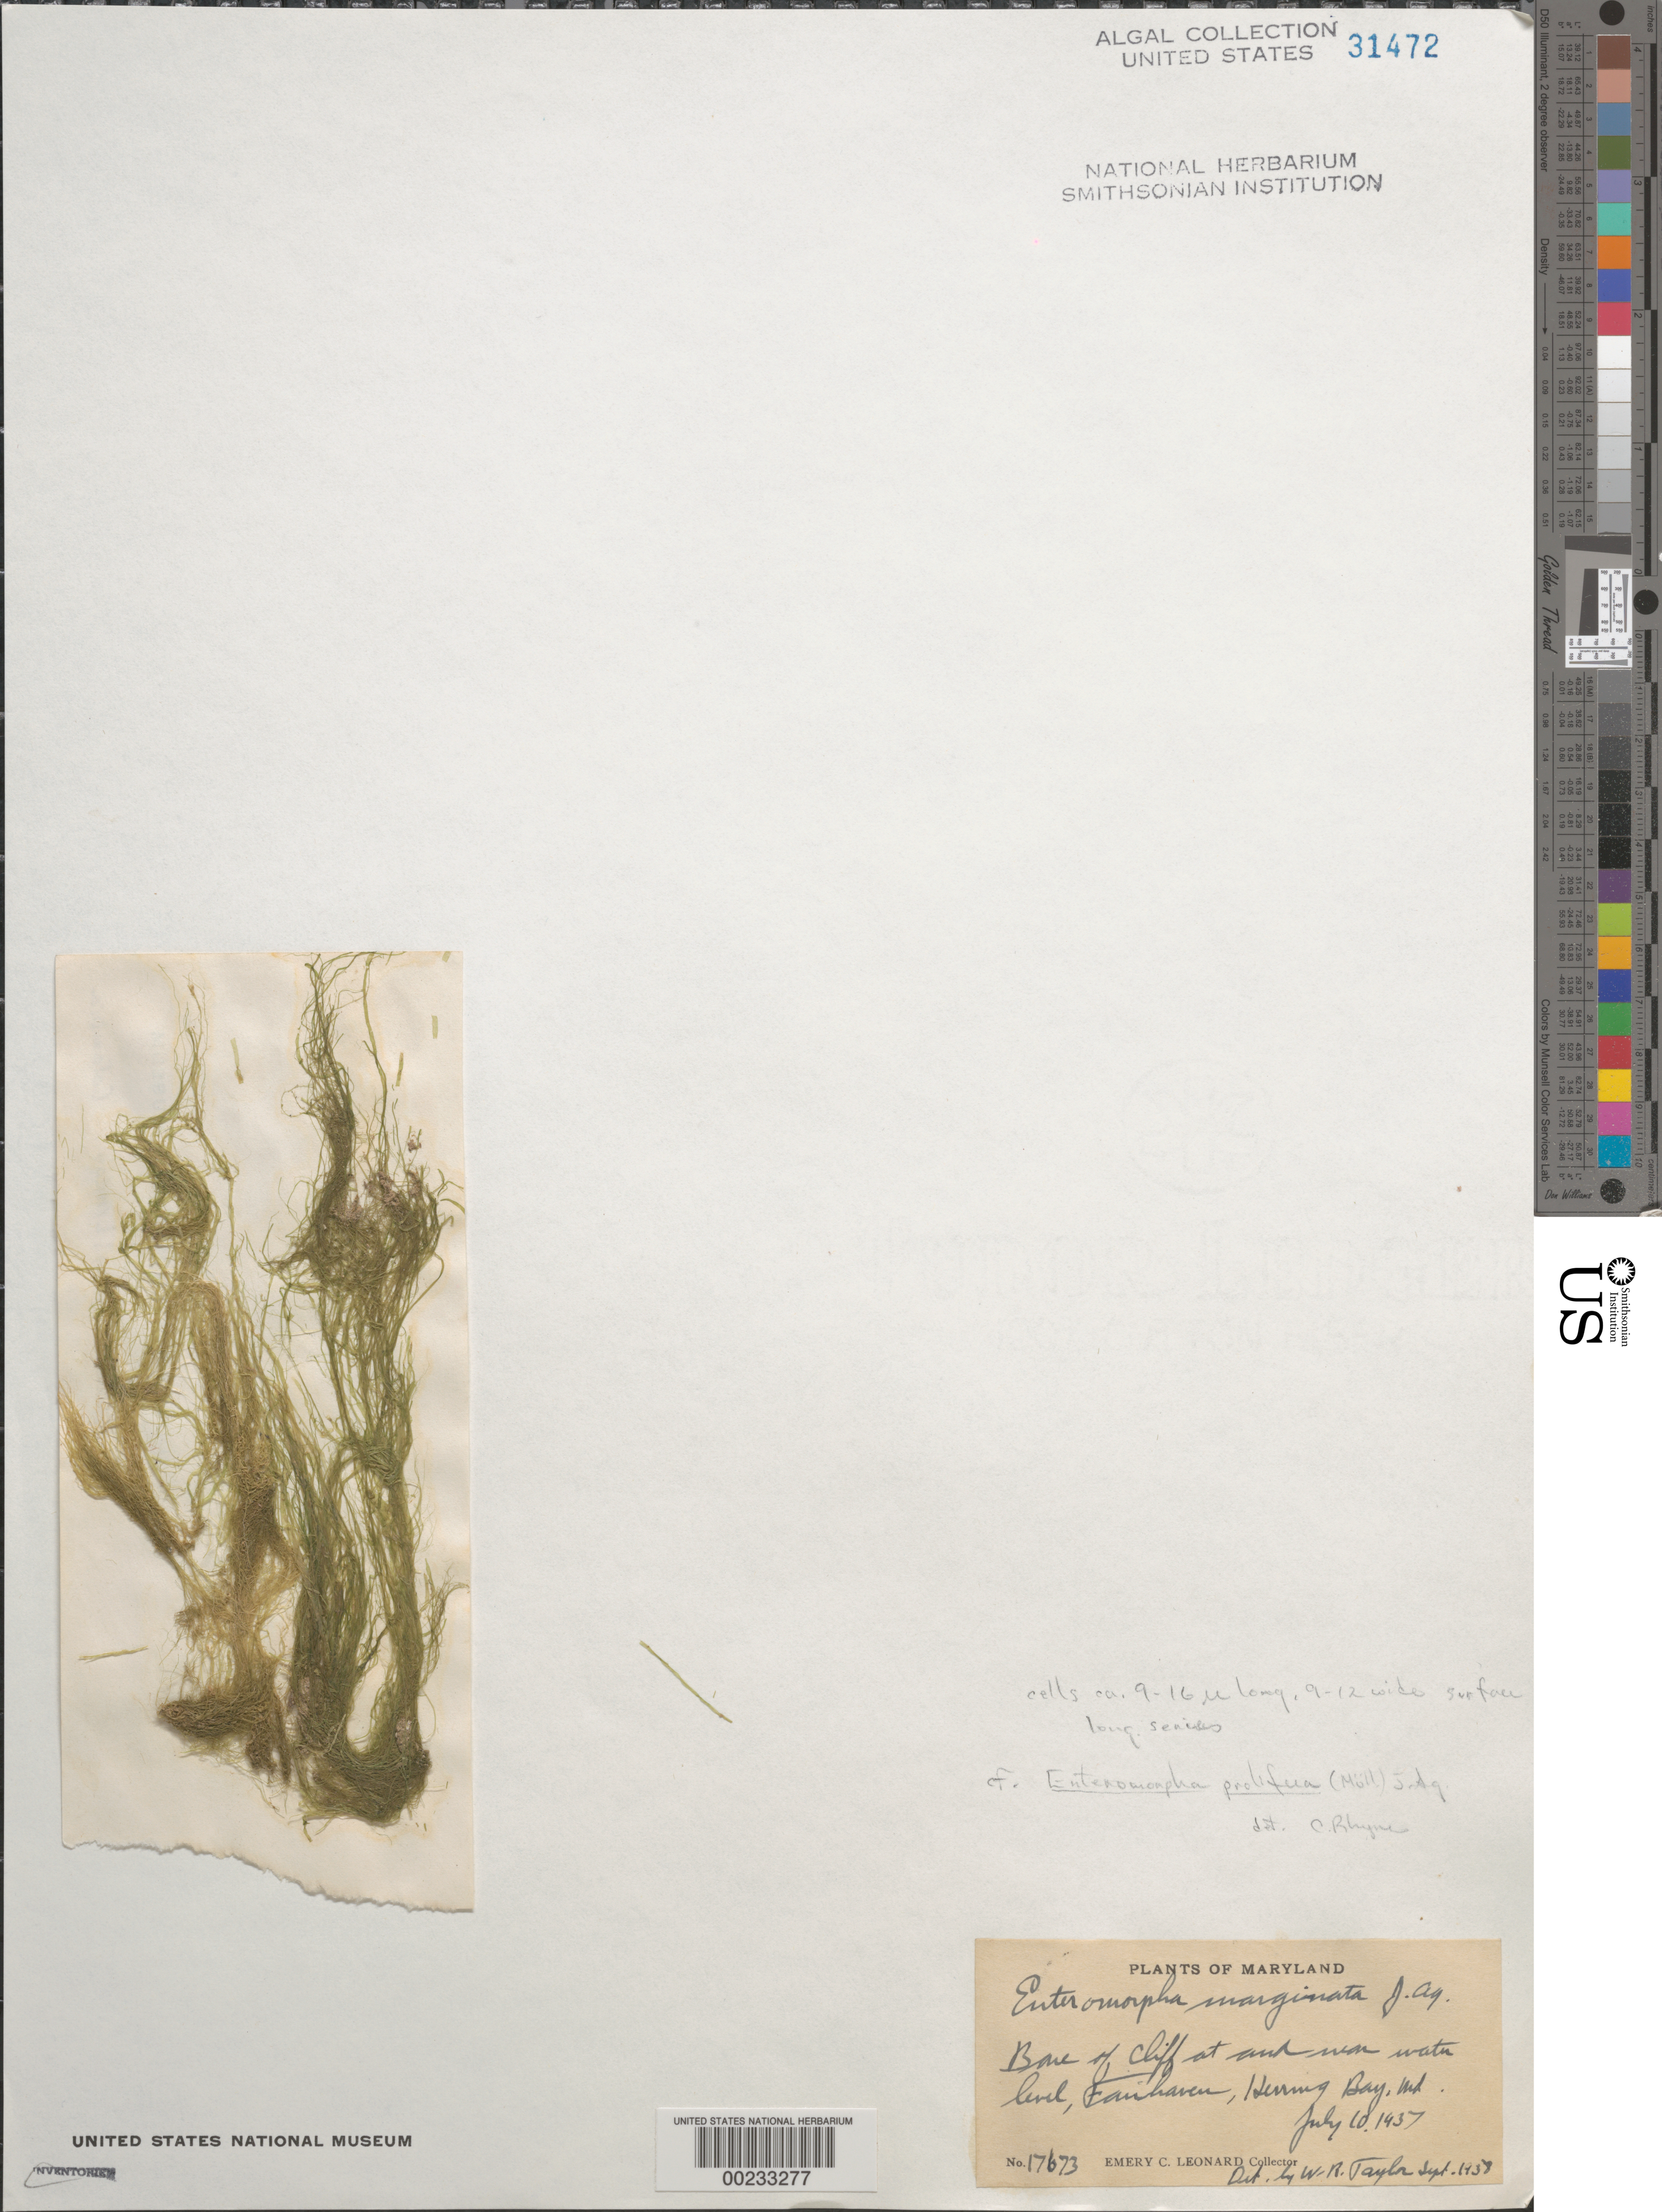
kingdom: Plantae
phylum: Chlorophyta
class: Ulvophyceae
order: Ulvales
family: Ulvaceae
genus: Ulva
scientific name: Ulva prolifera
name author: O.F. Müller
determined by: Algae name updating Project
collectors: E. C. Leonard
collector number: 17673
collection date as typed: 10 Jul 1937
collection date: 1937-07-10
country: United States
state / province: Maryland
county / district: Anne Arundel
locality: Herring Bay, Fair Haven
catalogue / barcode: US 31472